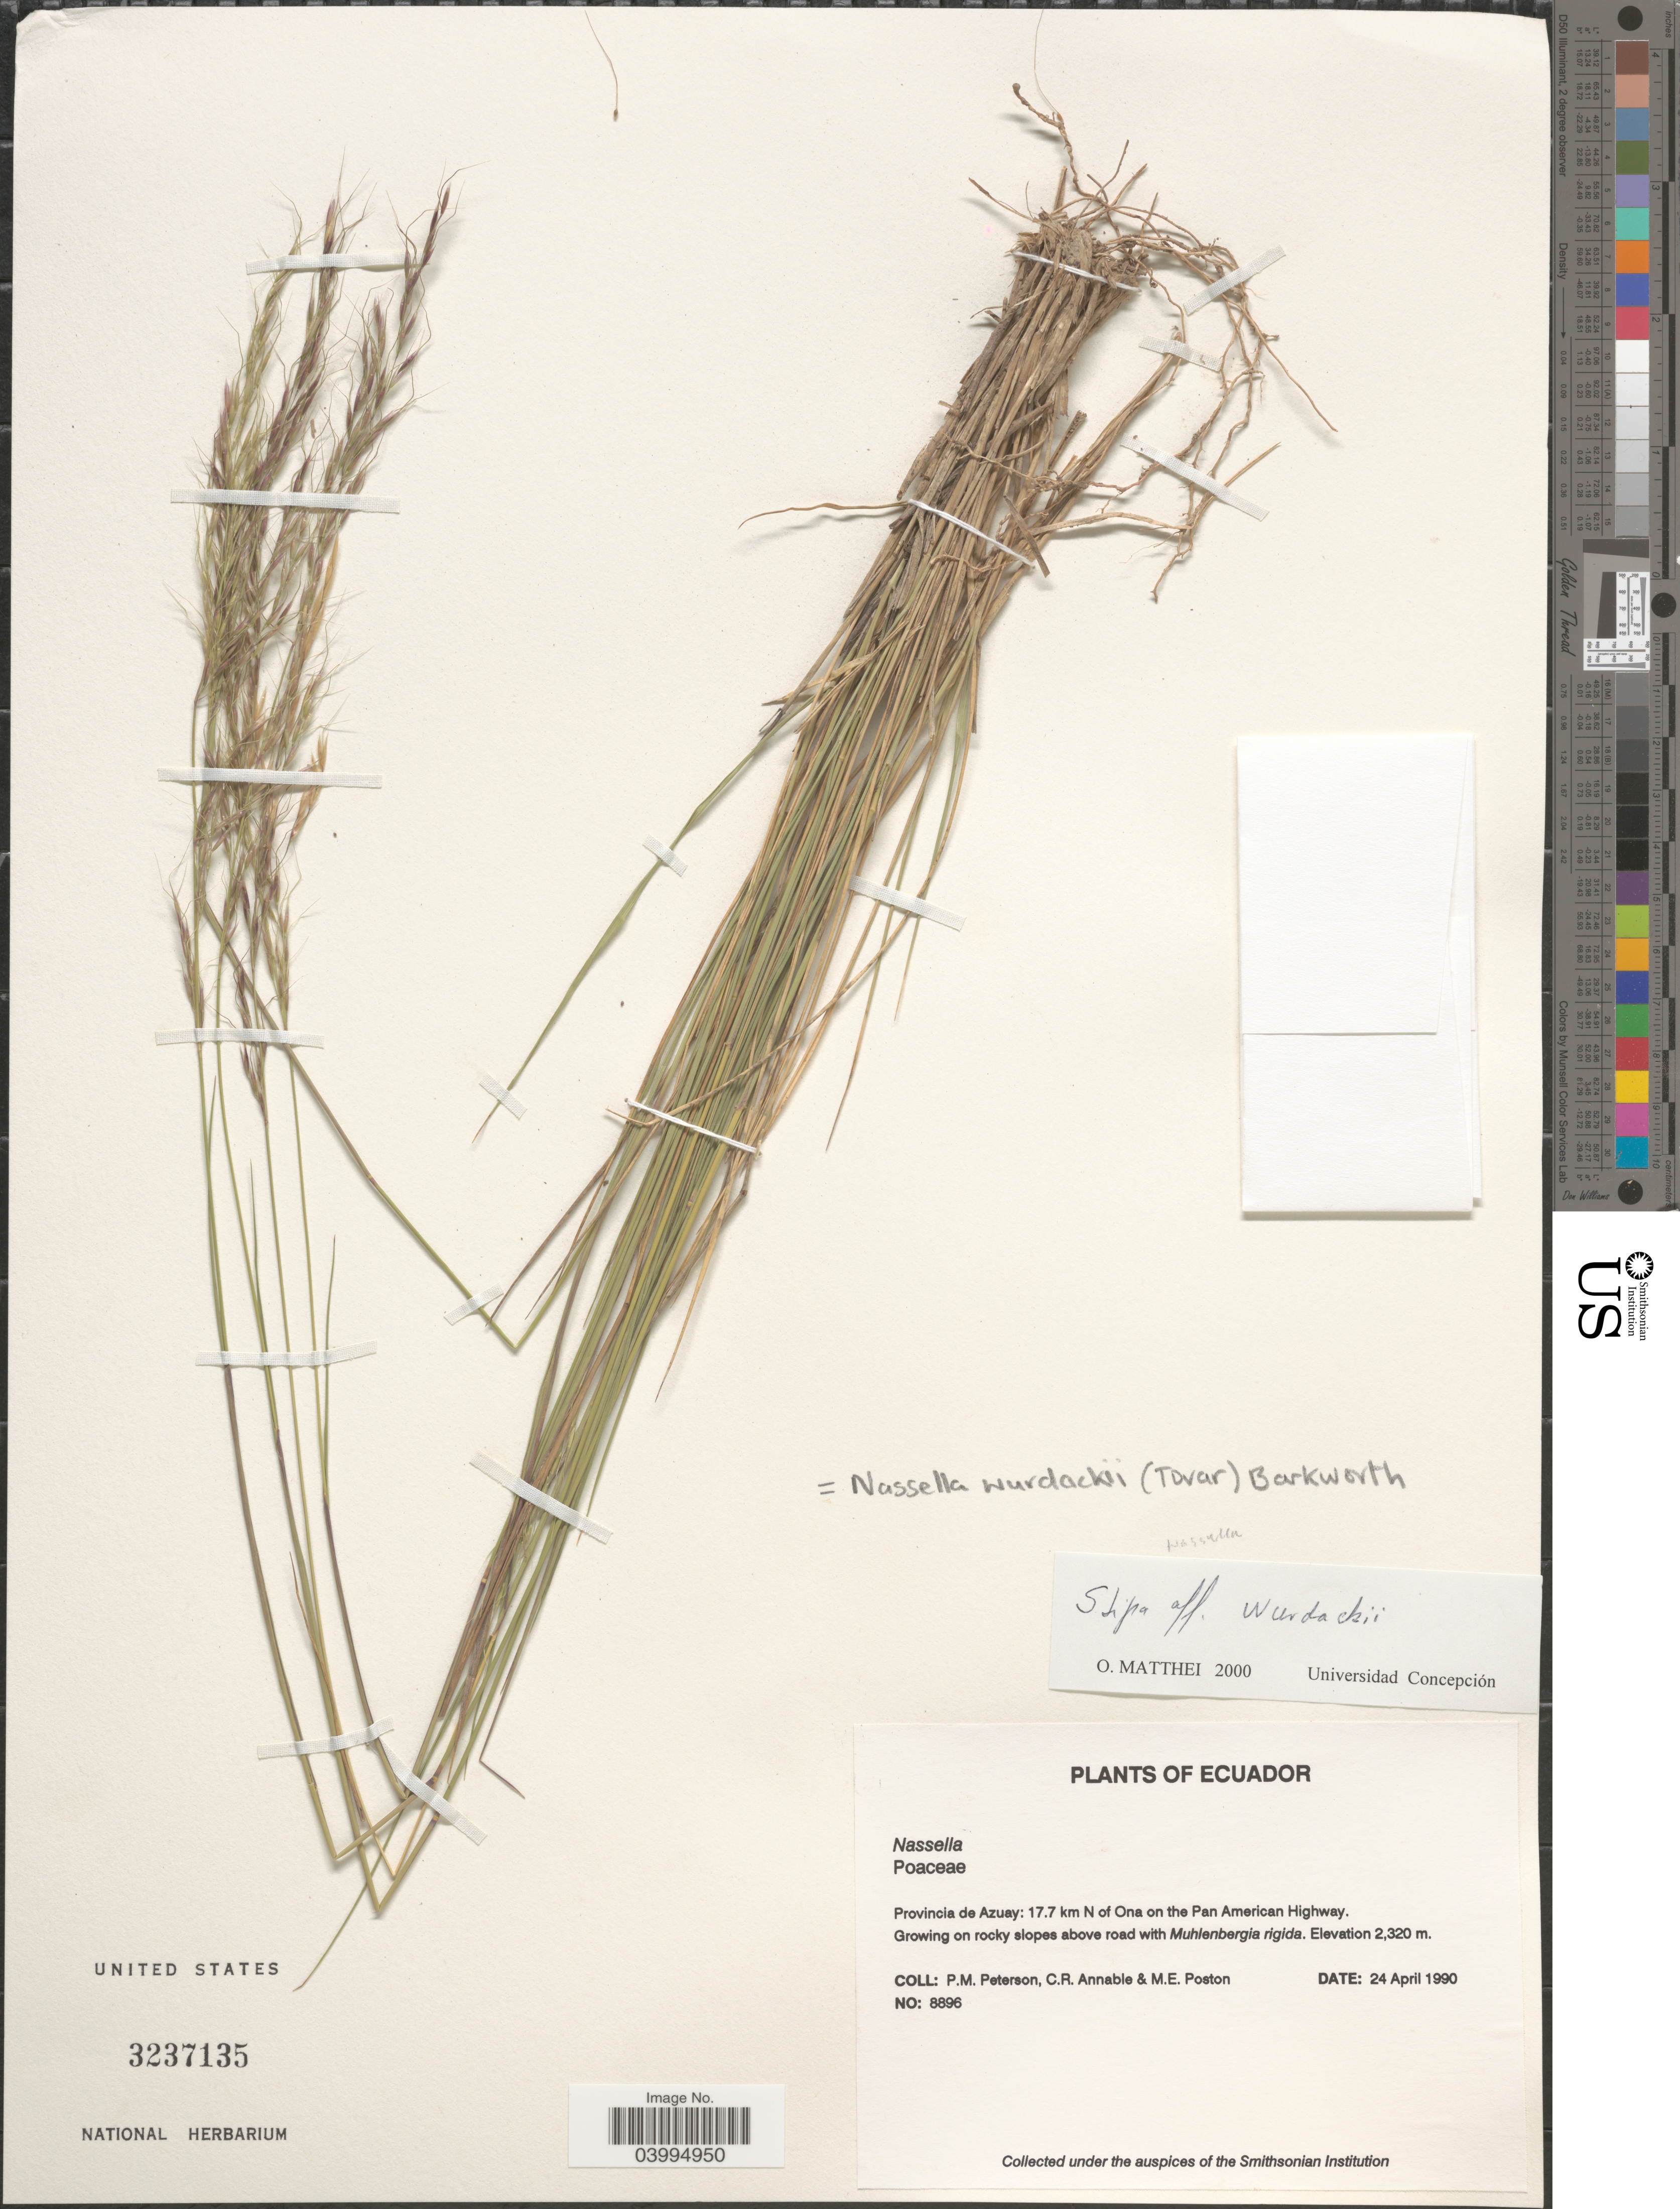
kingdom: Plantae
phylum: Tracheophyta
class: Liliopsida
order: Poales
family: Poaceae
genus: Nassella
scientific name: Nassella wurdackii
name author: (Tovar) Barkworth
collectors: P. Petersen, C. R. Annable & M. Poston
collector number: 8896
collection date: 1990-04-24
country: Ecuador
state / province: Azuay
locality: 17.7 km N of Ona on the Pan American Highway.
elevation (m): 2320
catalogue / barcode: US 3237135